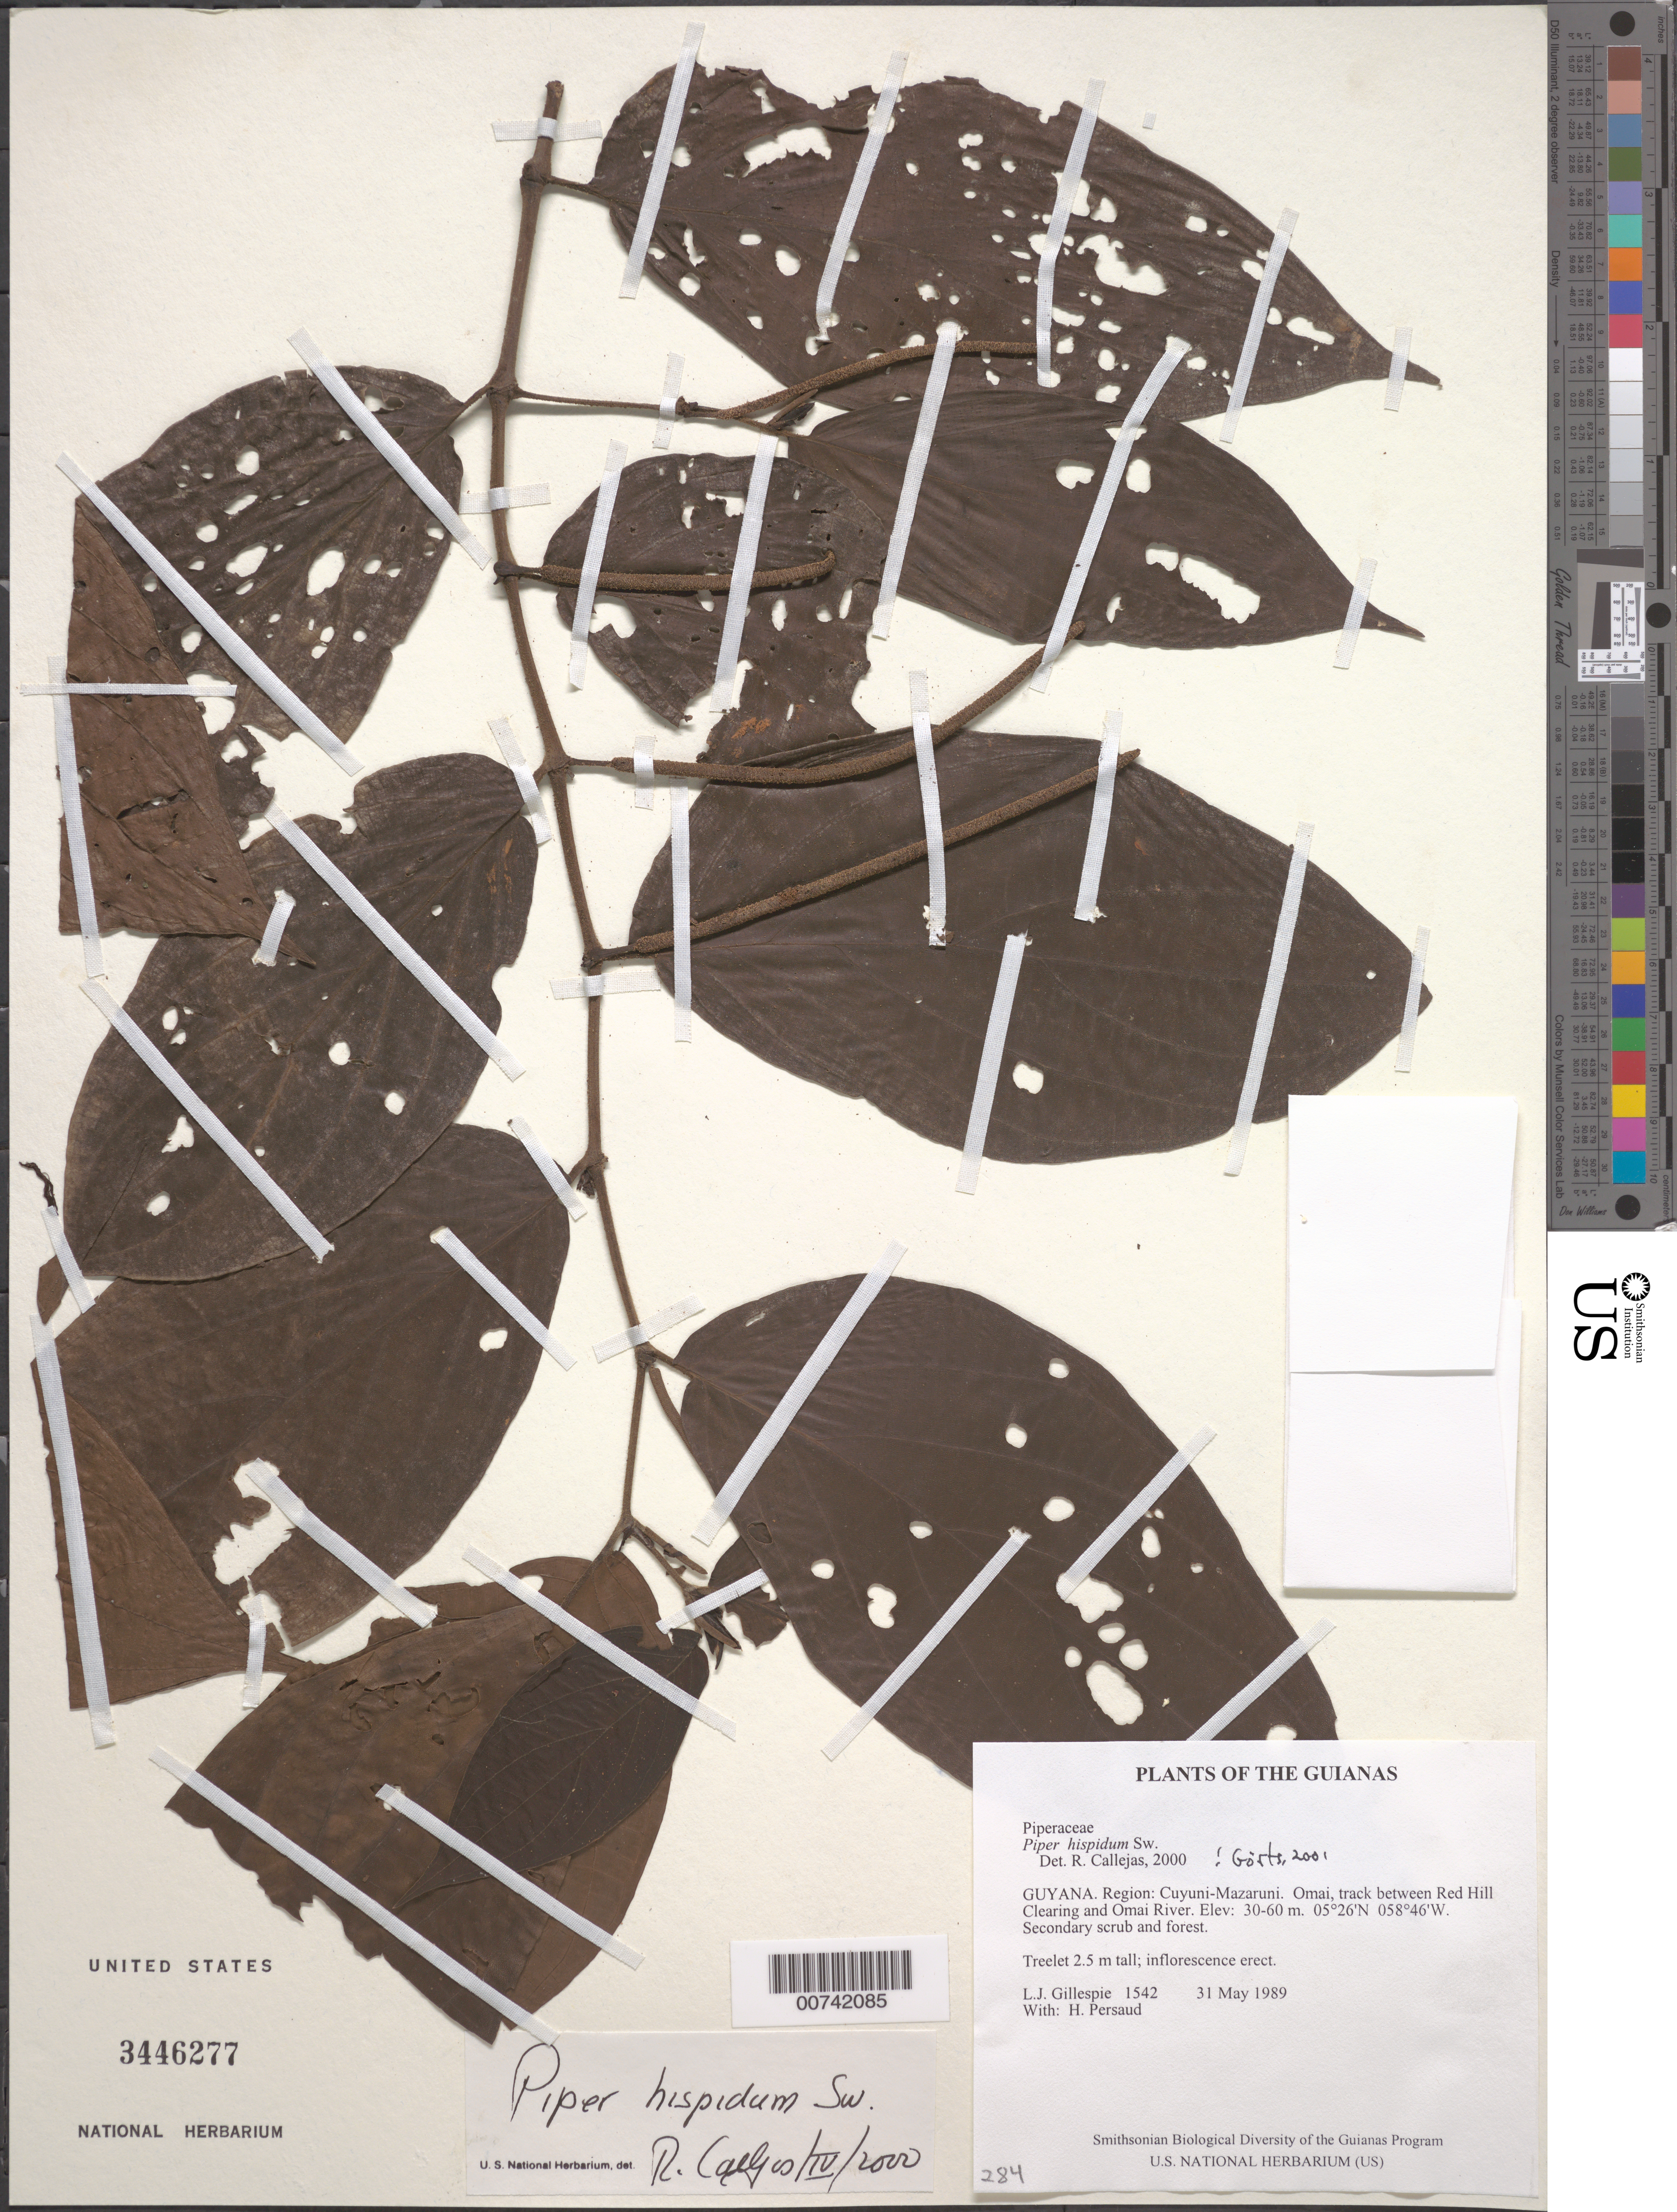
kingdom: Plantae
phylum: Tracheophyta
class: Magnoliopsida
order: Piperales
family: Piperaceae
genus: Piper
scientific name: Piper hispidum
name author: Sw.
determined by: Görts-van Rijn, A. R. A.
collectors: L. J. Gillespie & H. Persaud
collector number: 1542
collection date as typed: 31 May 1989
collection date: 1989-05-31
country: Guyana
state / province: Cuyuni-Mazaruni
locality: Omai, track between Red Hill Clearing and Omai River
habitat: Secondary scrub and forest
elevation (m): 30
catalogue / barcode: US 3446277